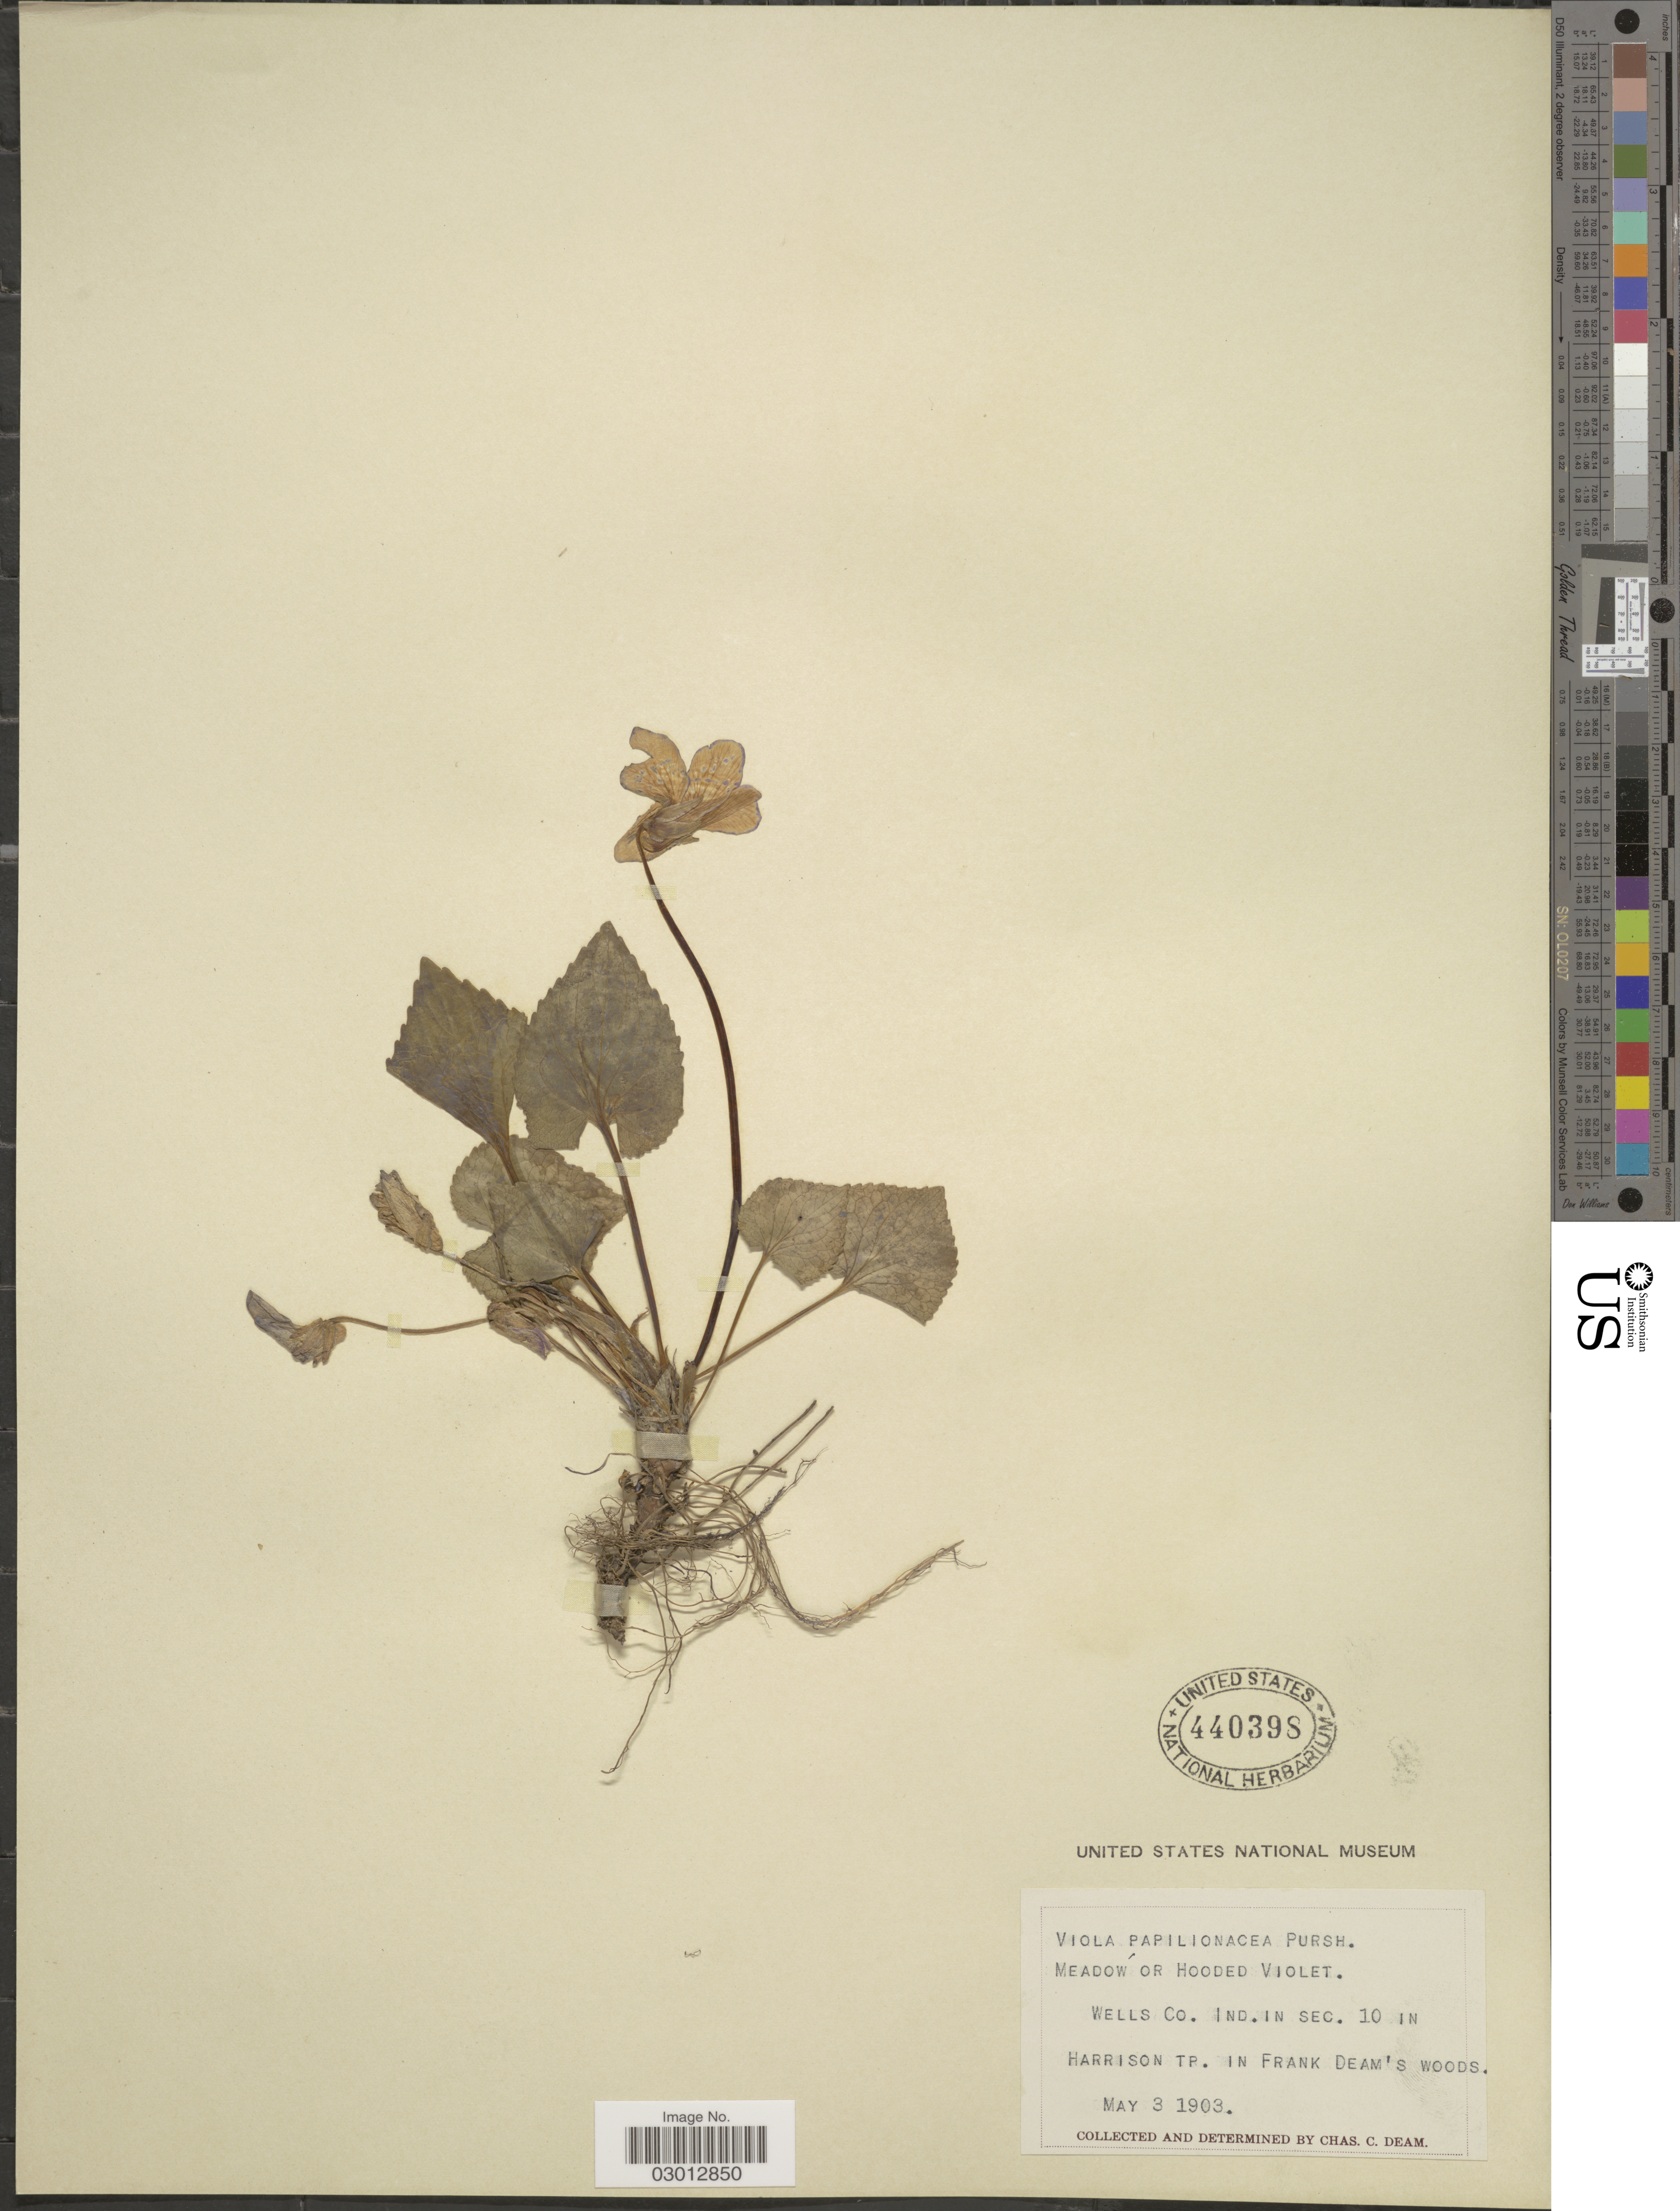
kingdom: Plantae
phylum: Tracheophyta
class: Magnoliopsida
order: Malpighiales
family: Violaceae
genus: Viola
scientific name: Viola papilionacea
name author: Pursh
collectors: C. C. Deam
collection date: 1903-05-03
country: United States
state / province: Indiana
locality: Wells Co. Ind. in sec. 10 in Harrison Tp. in Frank Deam's woods.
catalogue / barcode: US 440398